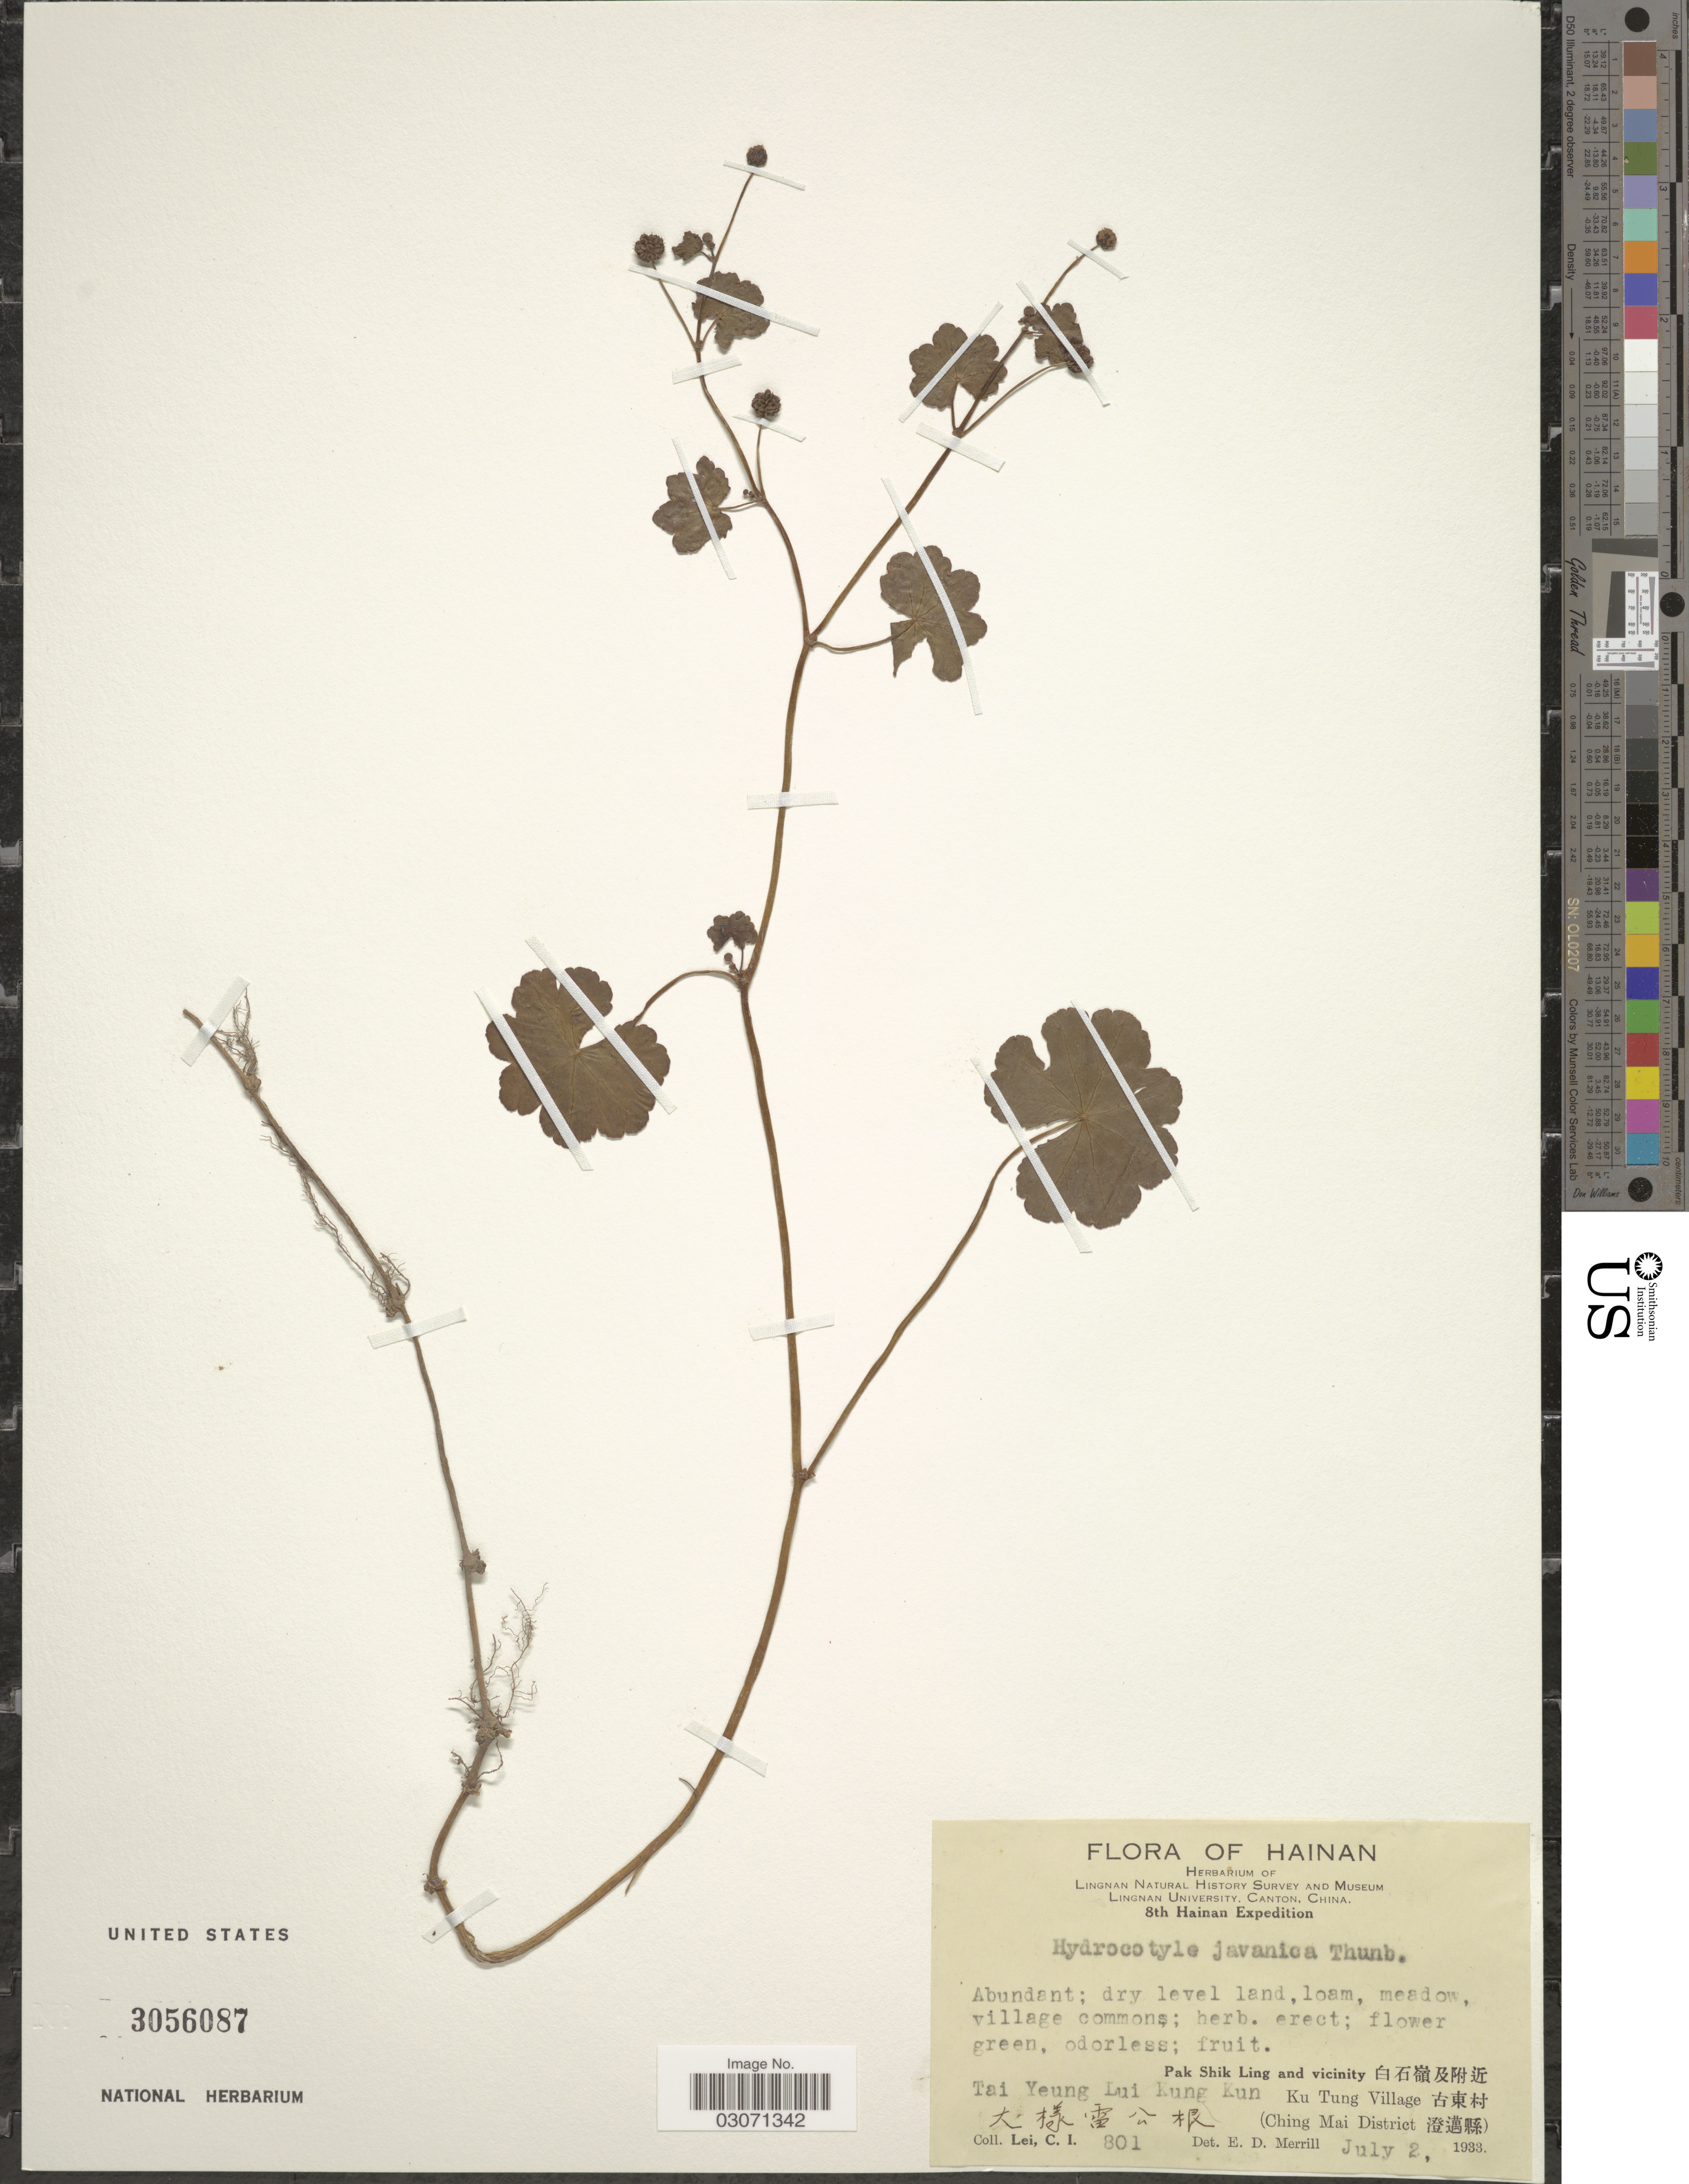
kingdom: Plantae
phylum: Tracheophyta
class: Magnoliopsida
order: Apiales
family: Araliaceae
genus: Hydrocotyle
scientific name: Hydrocotyle javanica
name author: Thunb.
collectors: C. I. Lei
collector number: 801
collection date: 1933-07-02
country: China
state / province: Hainan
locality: Pak Shik Ling and vicinity. Tai Yeung Lui Kung Kun, Ku Tung Village (Ching Mai District).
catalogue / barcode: US 3056087